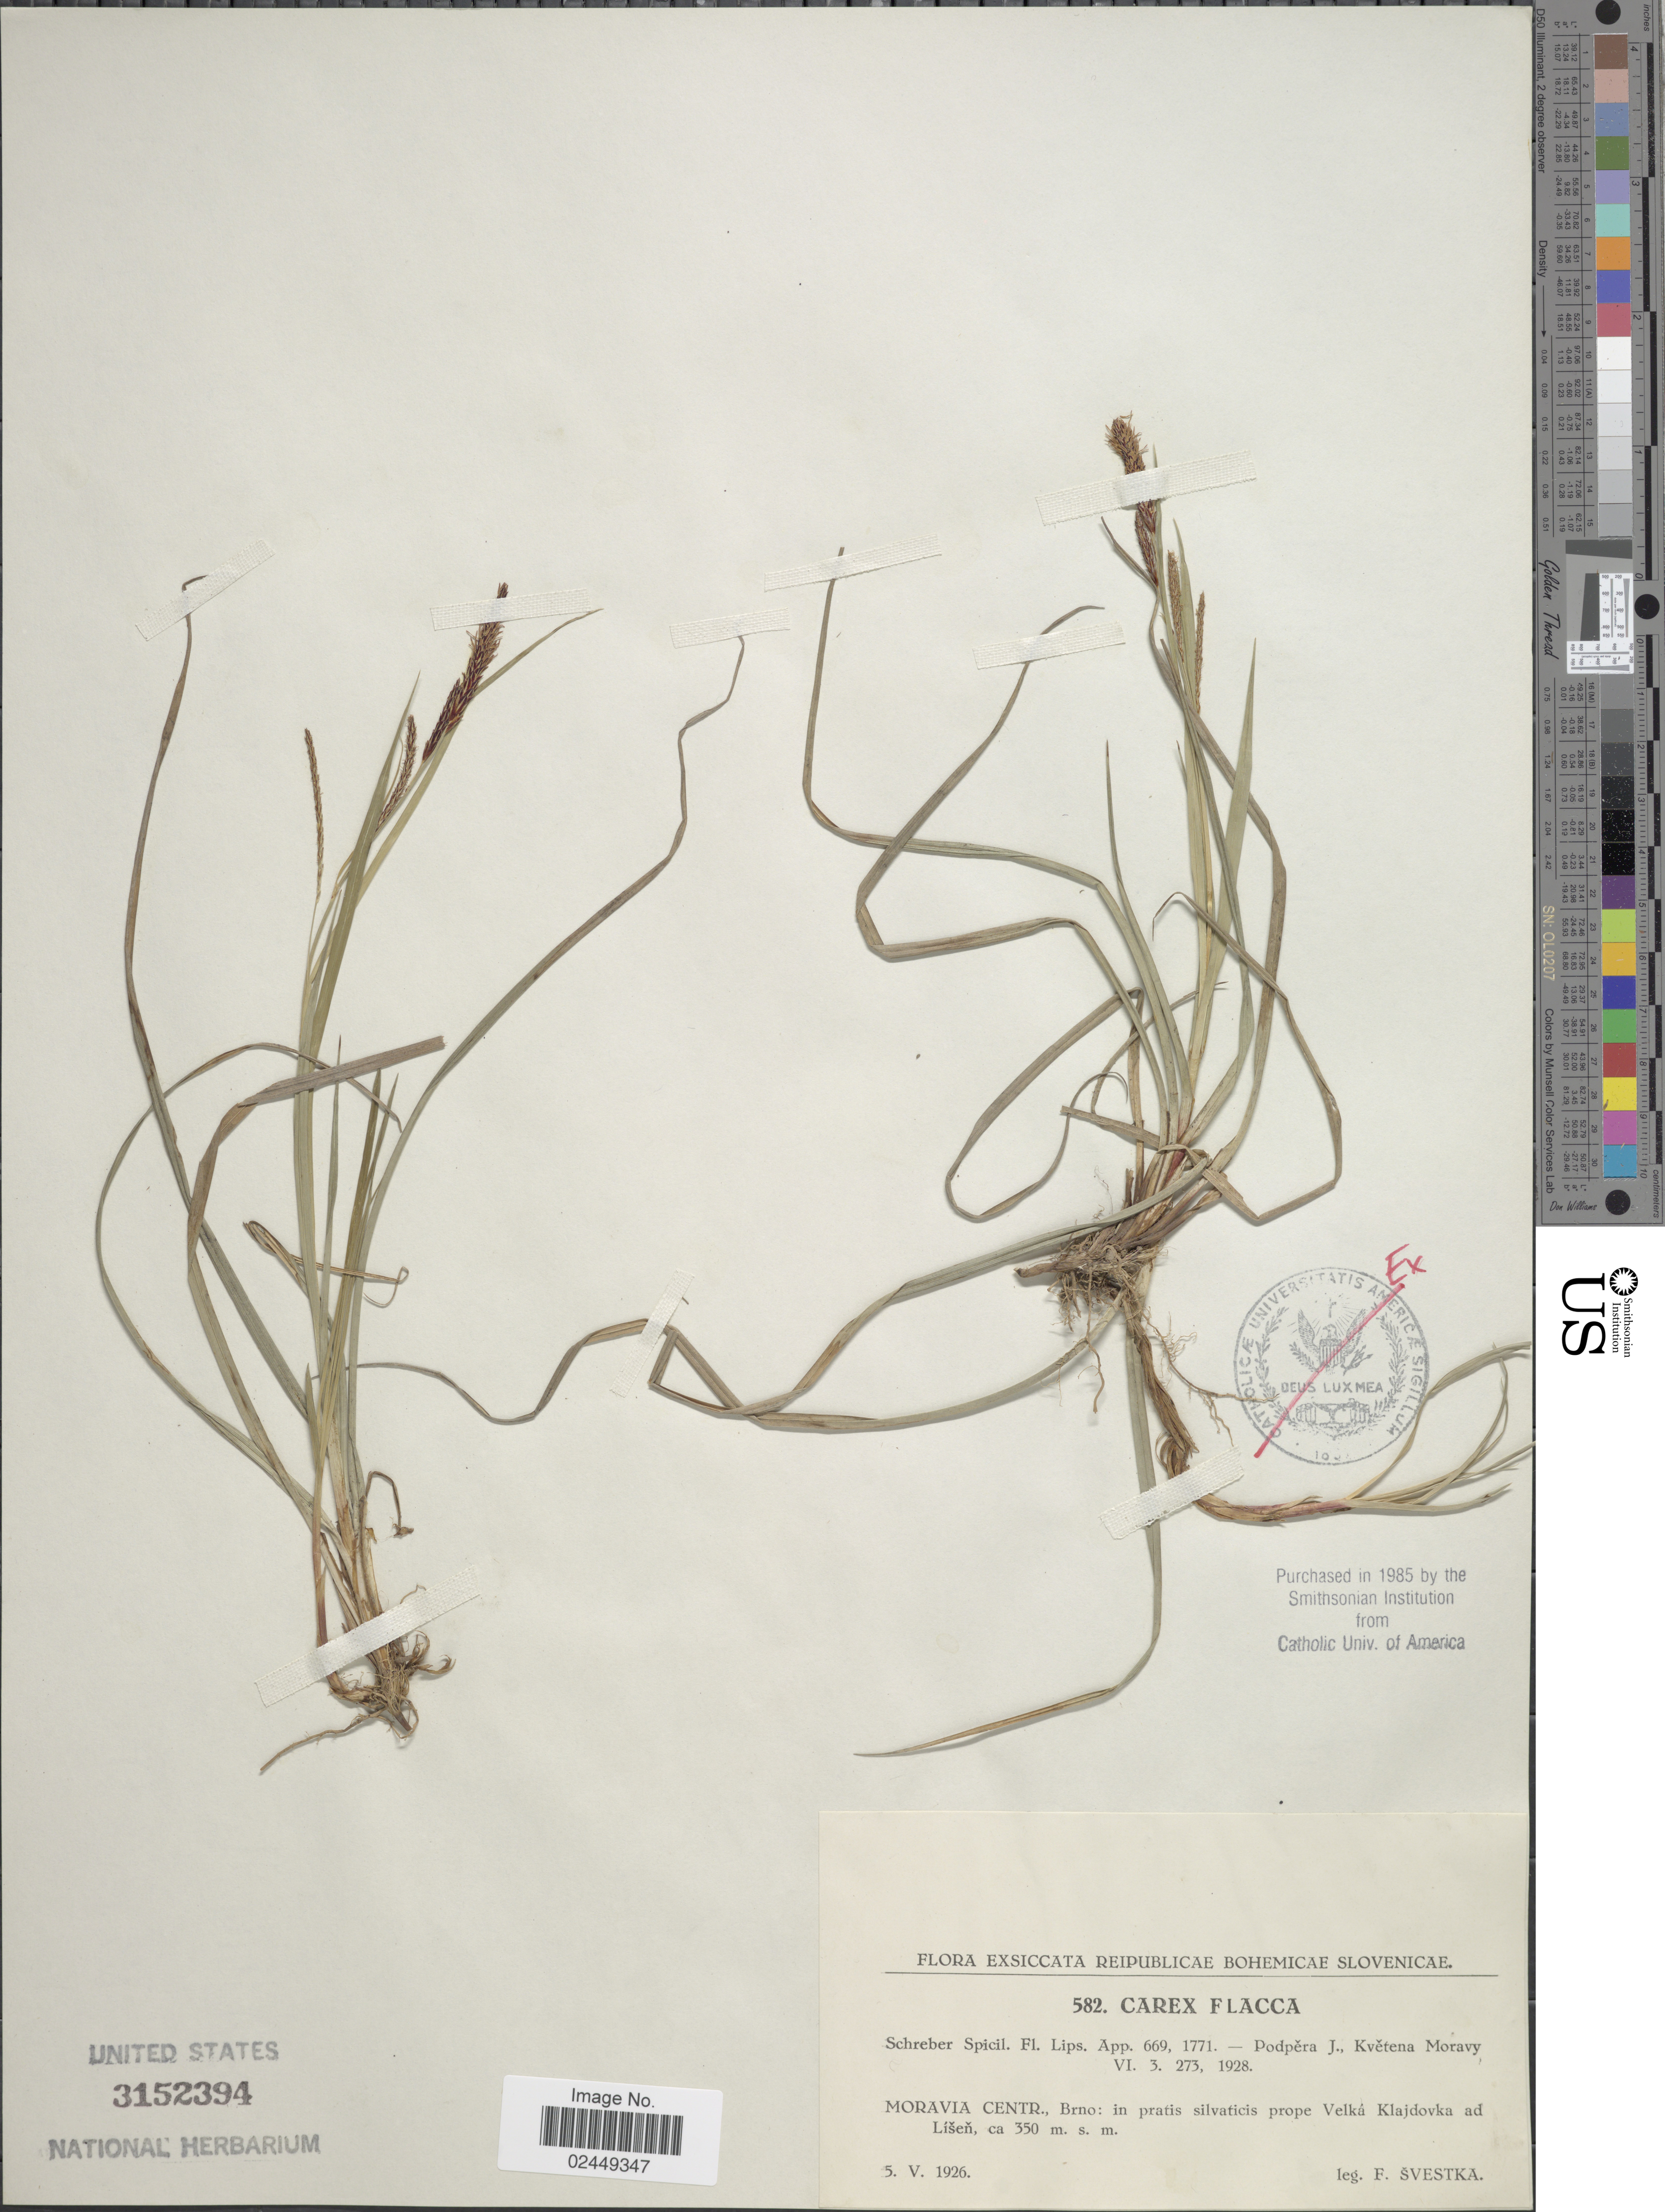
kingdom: Plantae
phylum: Tracheophyta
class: Liliopsida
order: Poales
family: Cyperaceae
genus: Carex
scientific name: Carex flacca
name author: Schreb.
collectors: F. Svestka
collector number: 582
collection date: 1926-05-05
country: Czechia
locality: Reipublicae Bohemicae Slovenicae, [unsure placement] Moravia Centr., Brno: in pratis silvaticis prope Velka Kladjovka ad Lisen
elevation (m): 350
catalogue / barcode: US 3152394